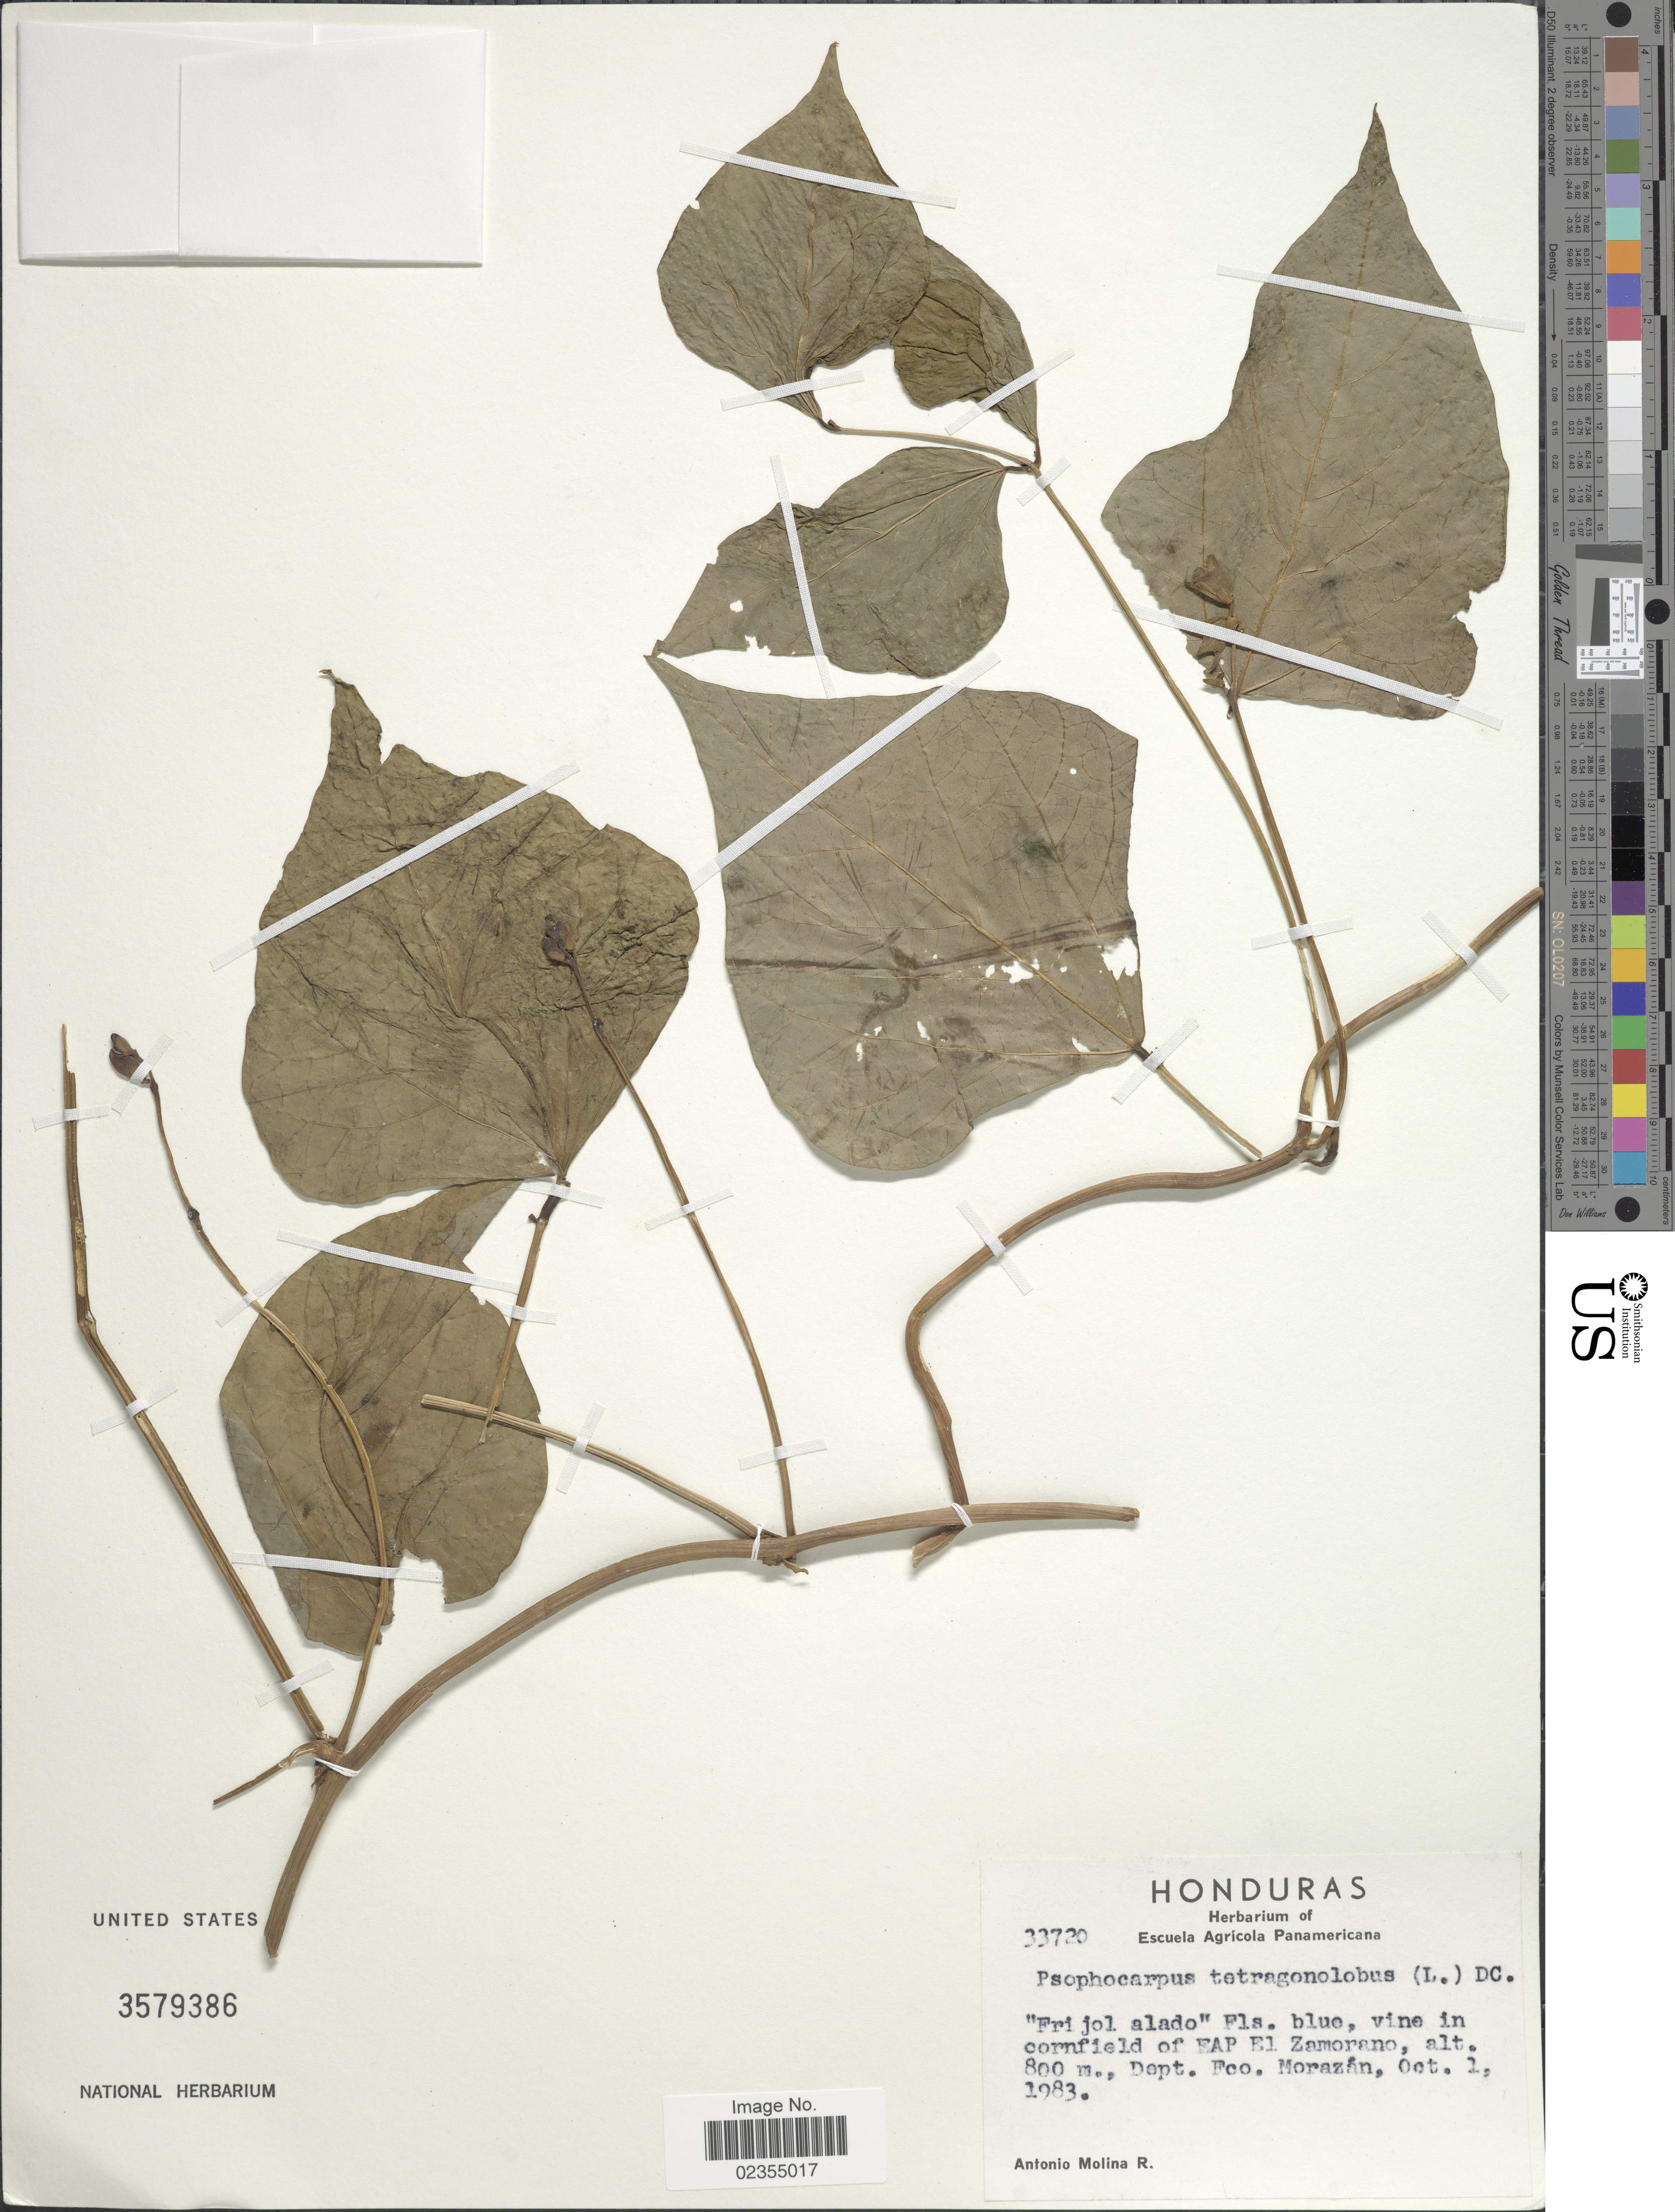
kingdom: Plantae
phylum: Tracheophyta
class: Magnoliopsida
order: Fabales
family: Fabaceae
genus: Psophocarpus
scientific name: Psophocarpus tetragonolobus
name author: (L.) DC.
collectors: A. Molina R.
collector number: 33720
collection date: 1983-10-01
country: Honduras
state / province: Fco. Morazán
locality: Cornfield of EAP El Zamorano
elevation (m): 800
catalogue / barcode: US 3579386